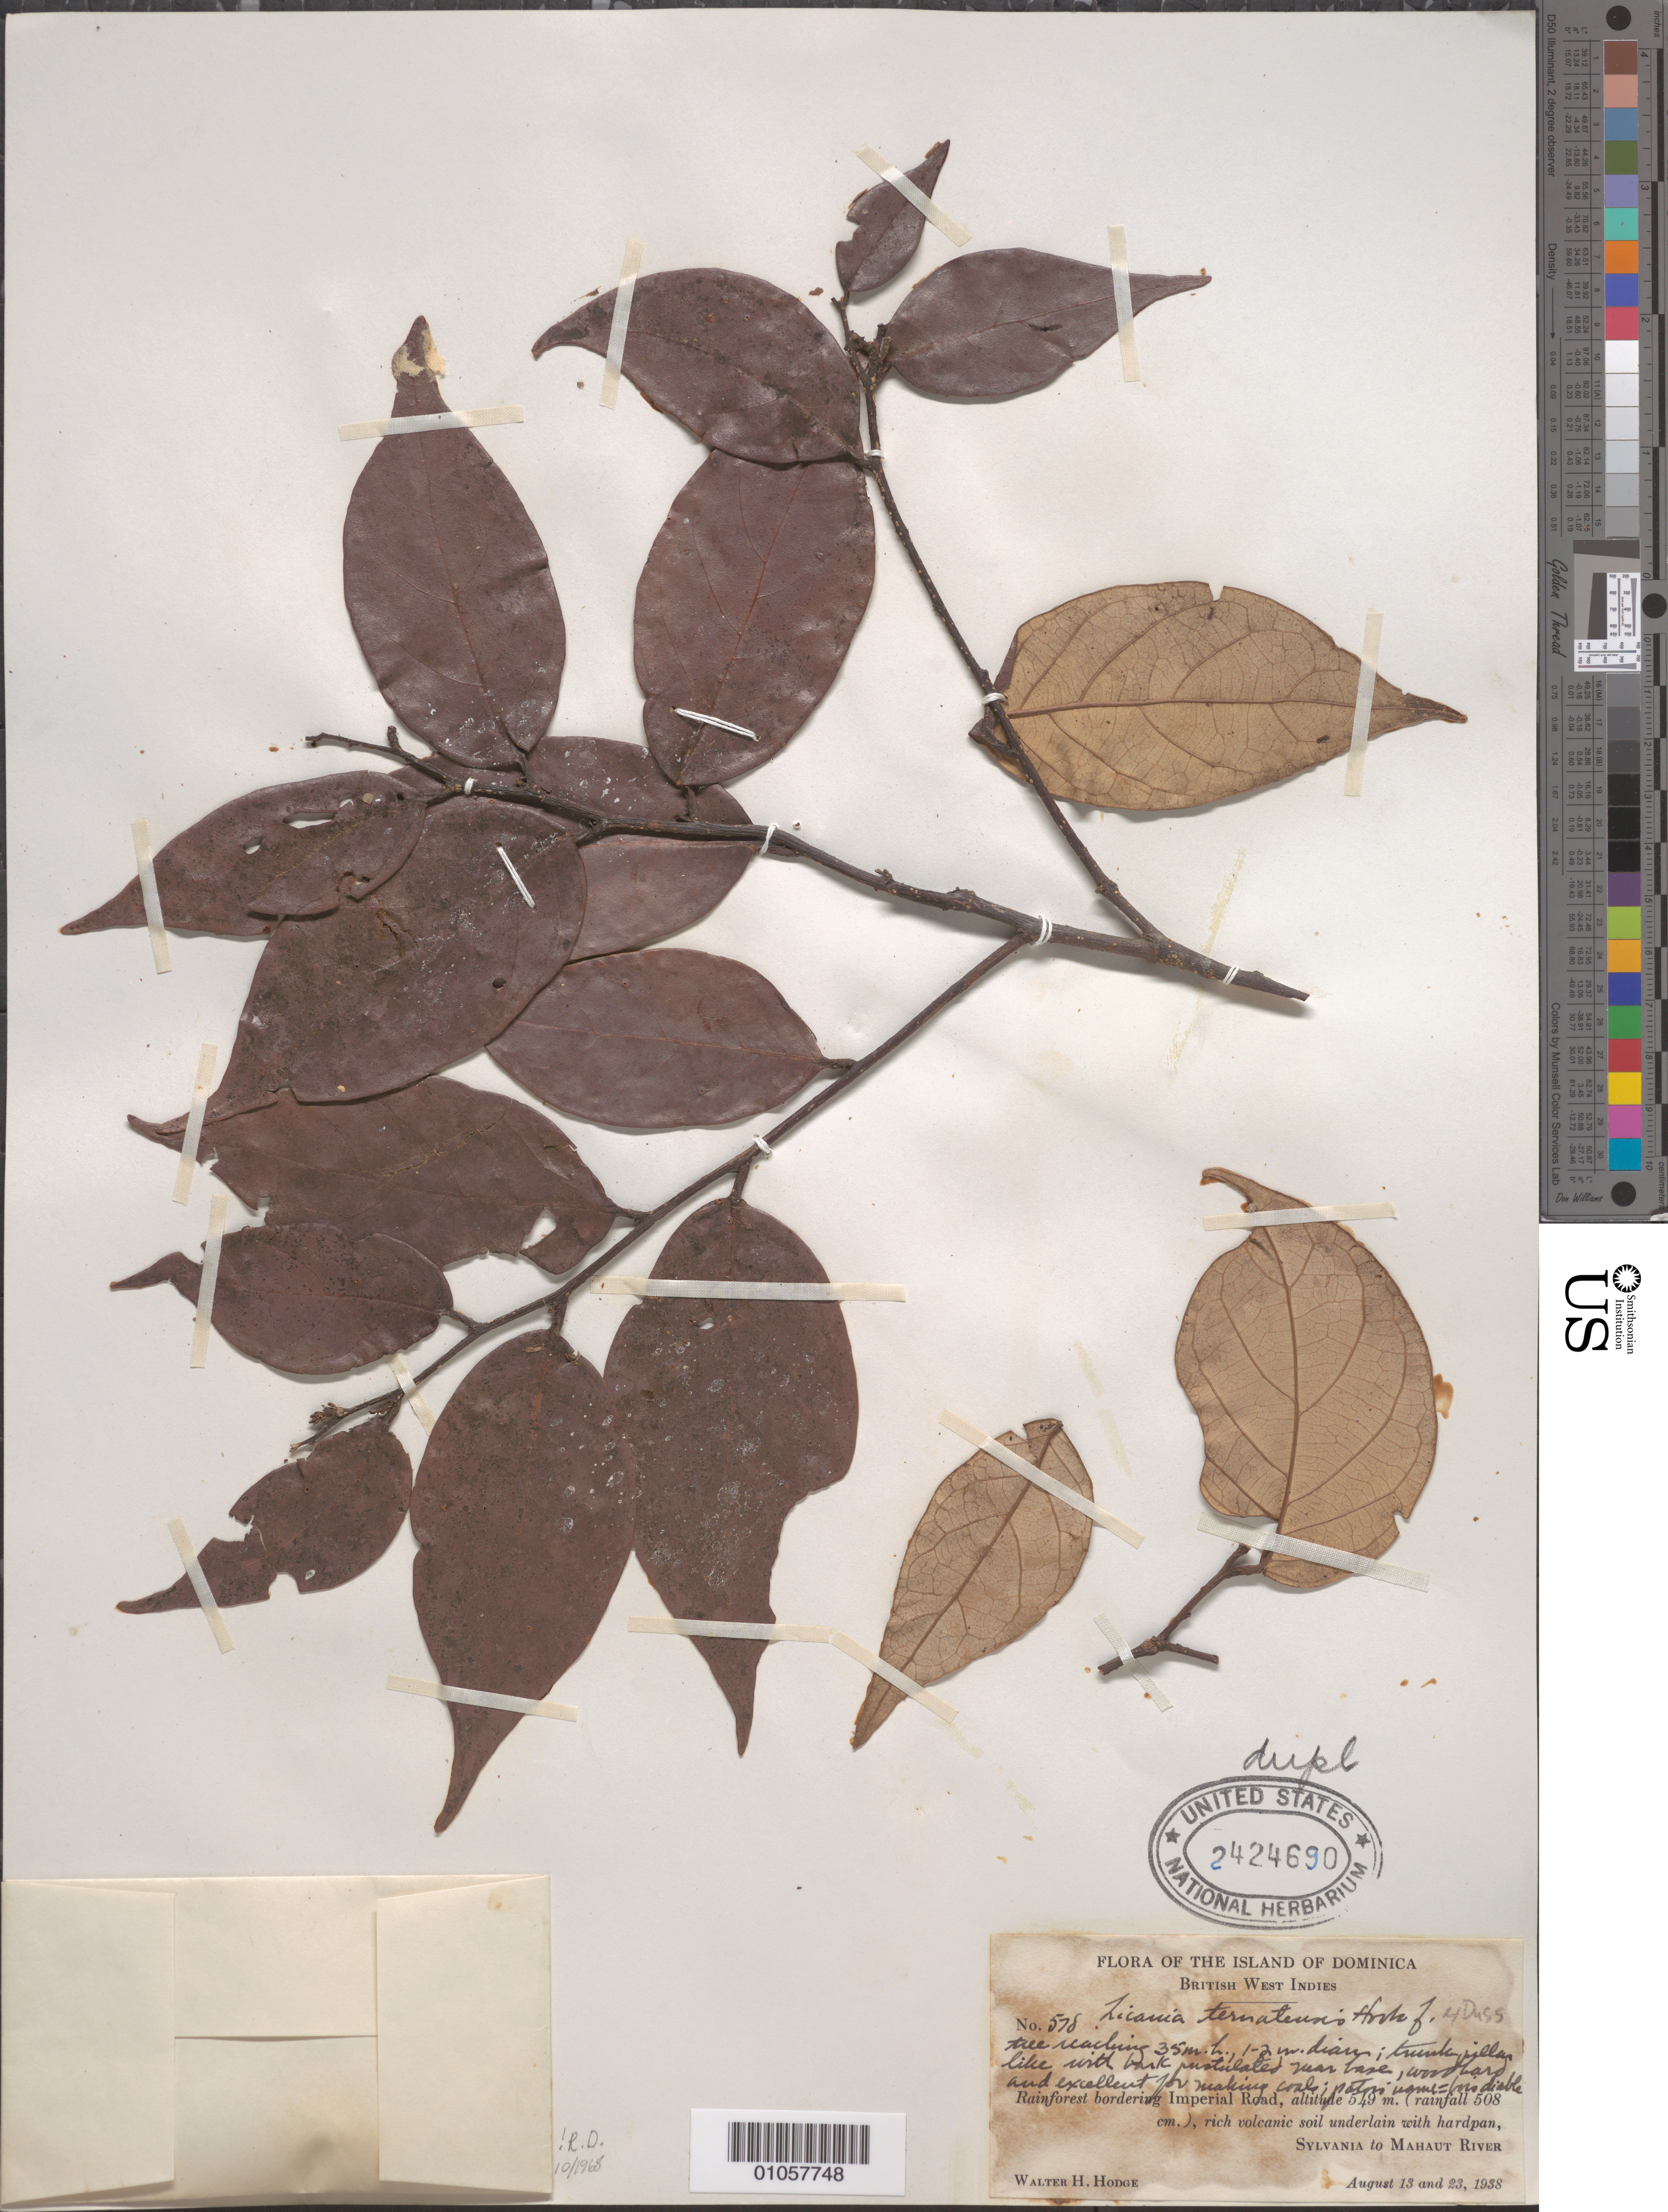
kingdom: Plantae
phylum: Tracheophyta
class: Magnoliopsida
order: Malpighiales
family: Chrysobalanaceae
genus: Licania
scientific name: Licania ternatensis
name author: Hook. f. ex Duss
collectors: W. Hodge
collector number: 578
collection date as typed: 13 Aug 1938 and 23 Aug 1938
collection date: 1938-08-13,1938-08-23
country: Dominica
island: Dominica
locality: Imperial Road, Sylvania to Mahaut River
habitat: Rainforest bordering road, rich volcanic soil underlain with hardpan, rainfall 508 cm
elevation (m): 549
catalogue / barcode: US 2424690